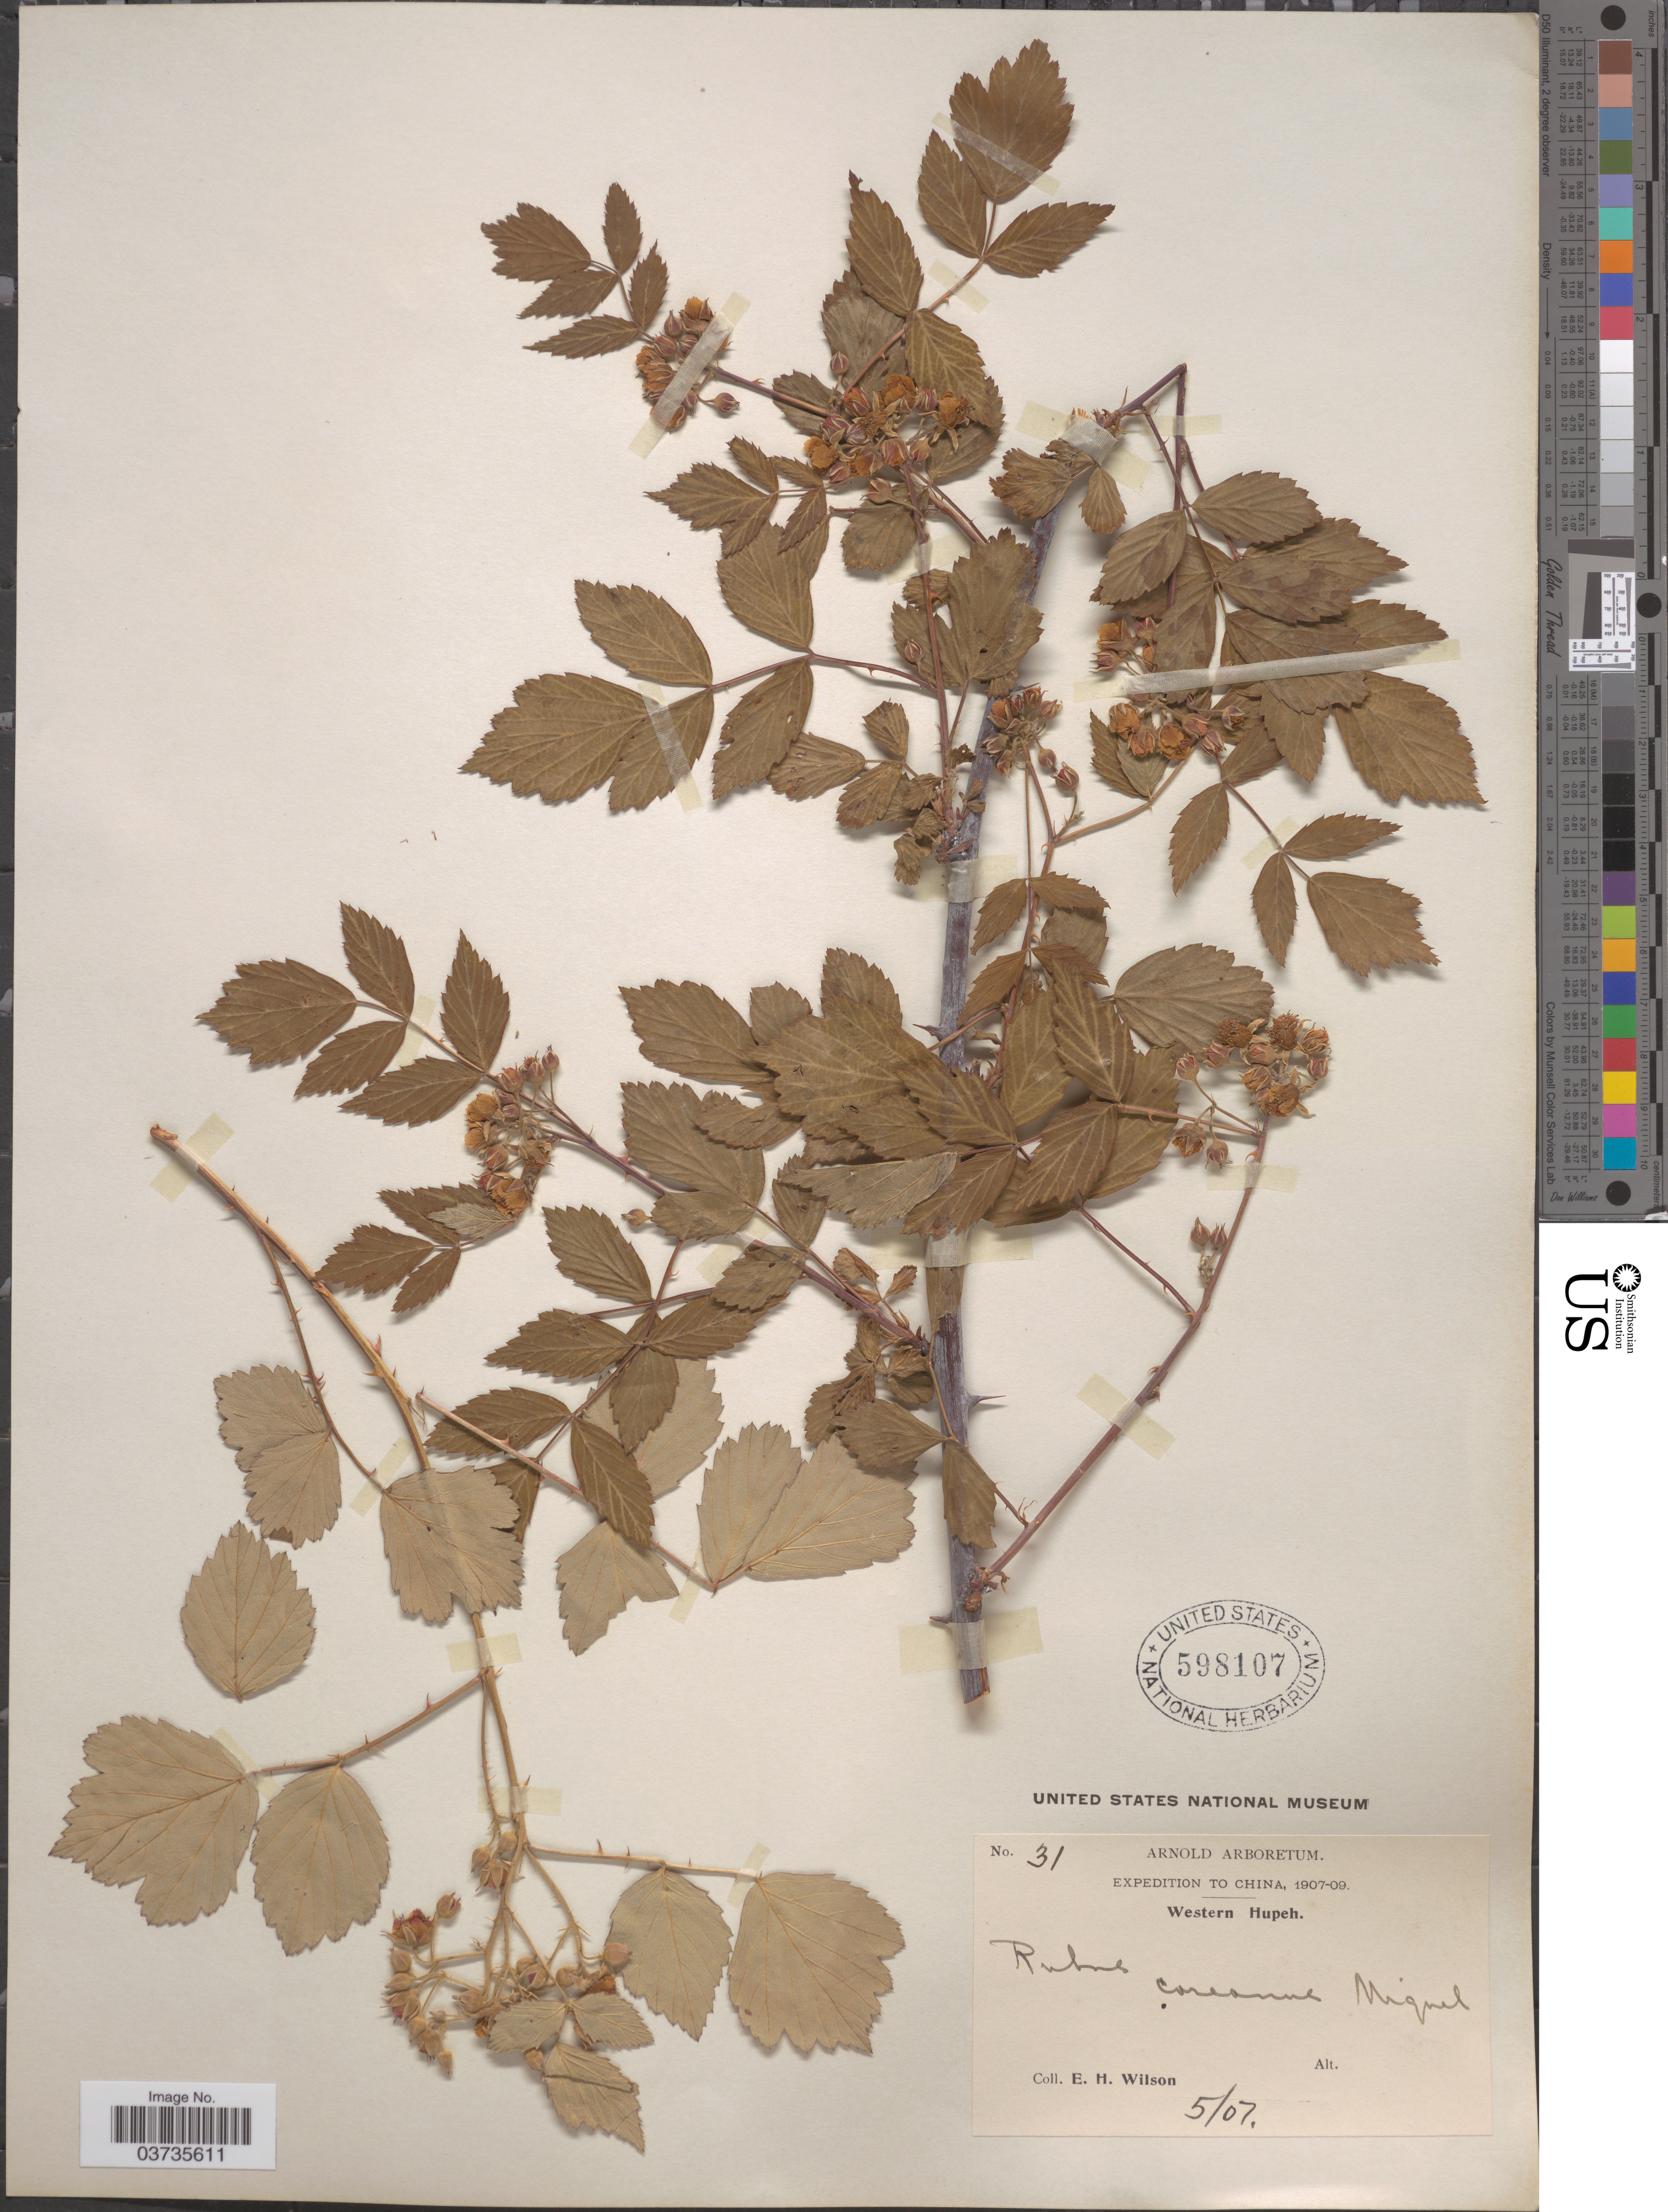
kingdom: Plantae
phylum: Tracheophyta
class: Magnoliopsida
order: Rosales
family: Rosaceae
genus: Rubus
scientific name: Rubus coreanus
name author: Miq.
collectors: E. Wilson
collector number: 31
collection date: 1907-05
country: China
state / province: Hubei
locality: Western Hupeh.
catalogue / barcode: US 598107